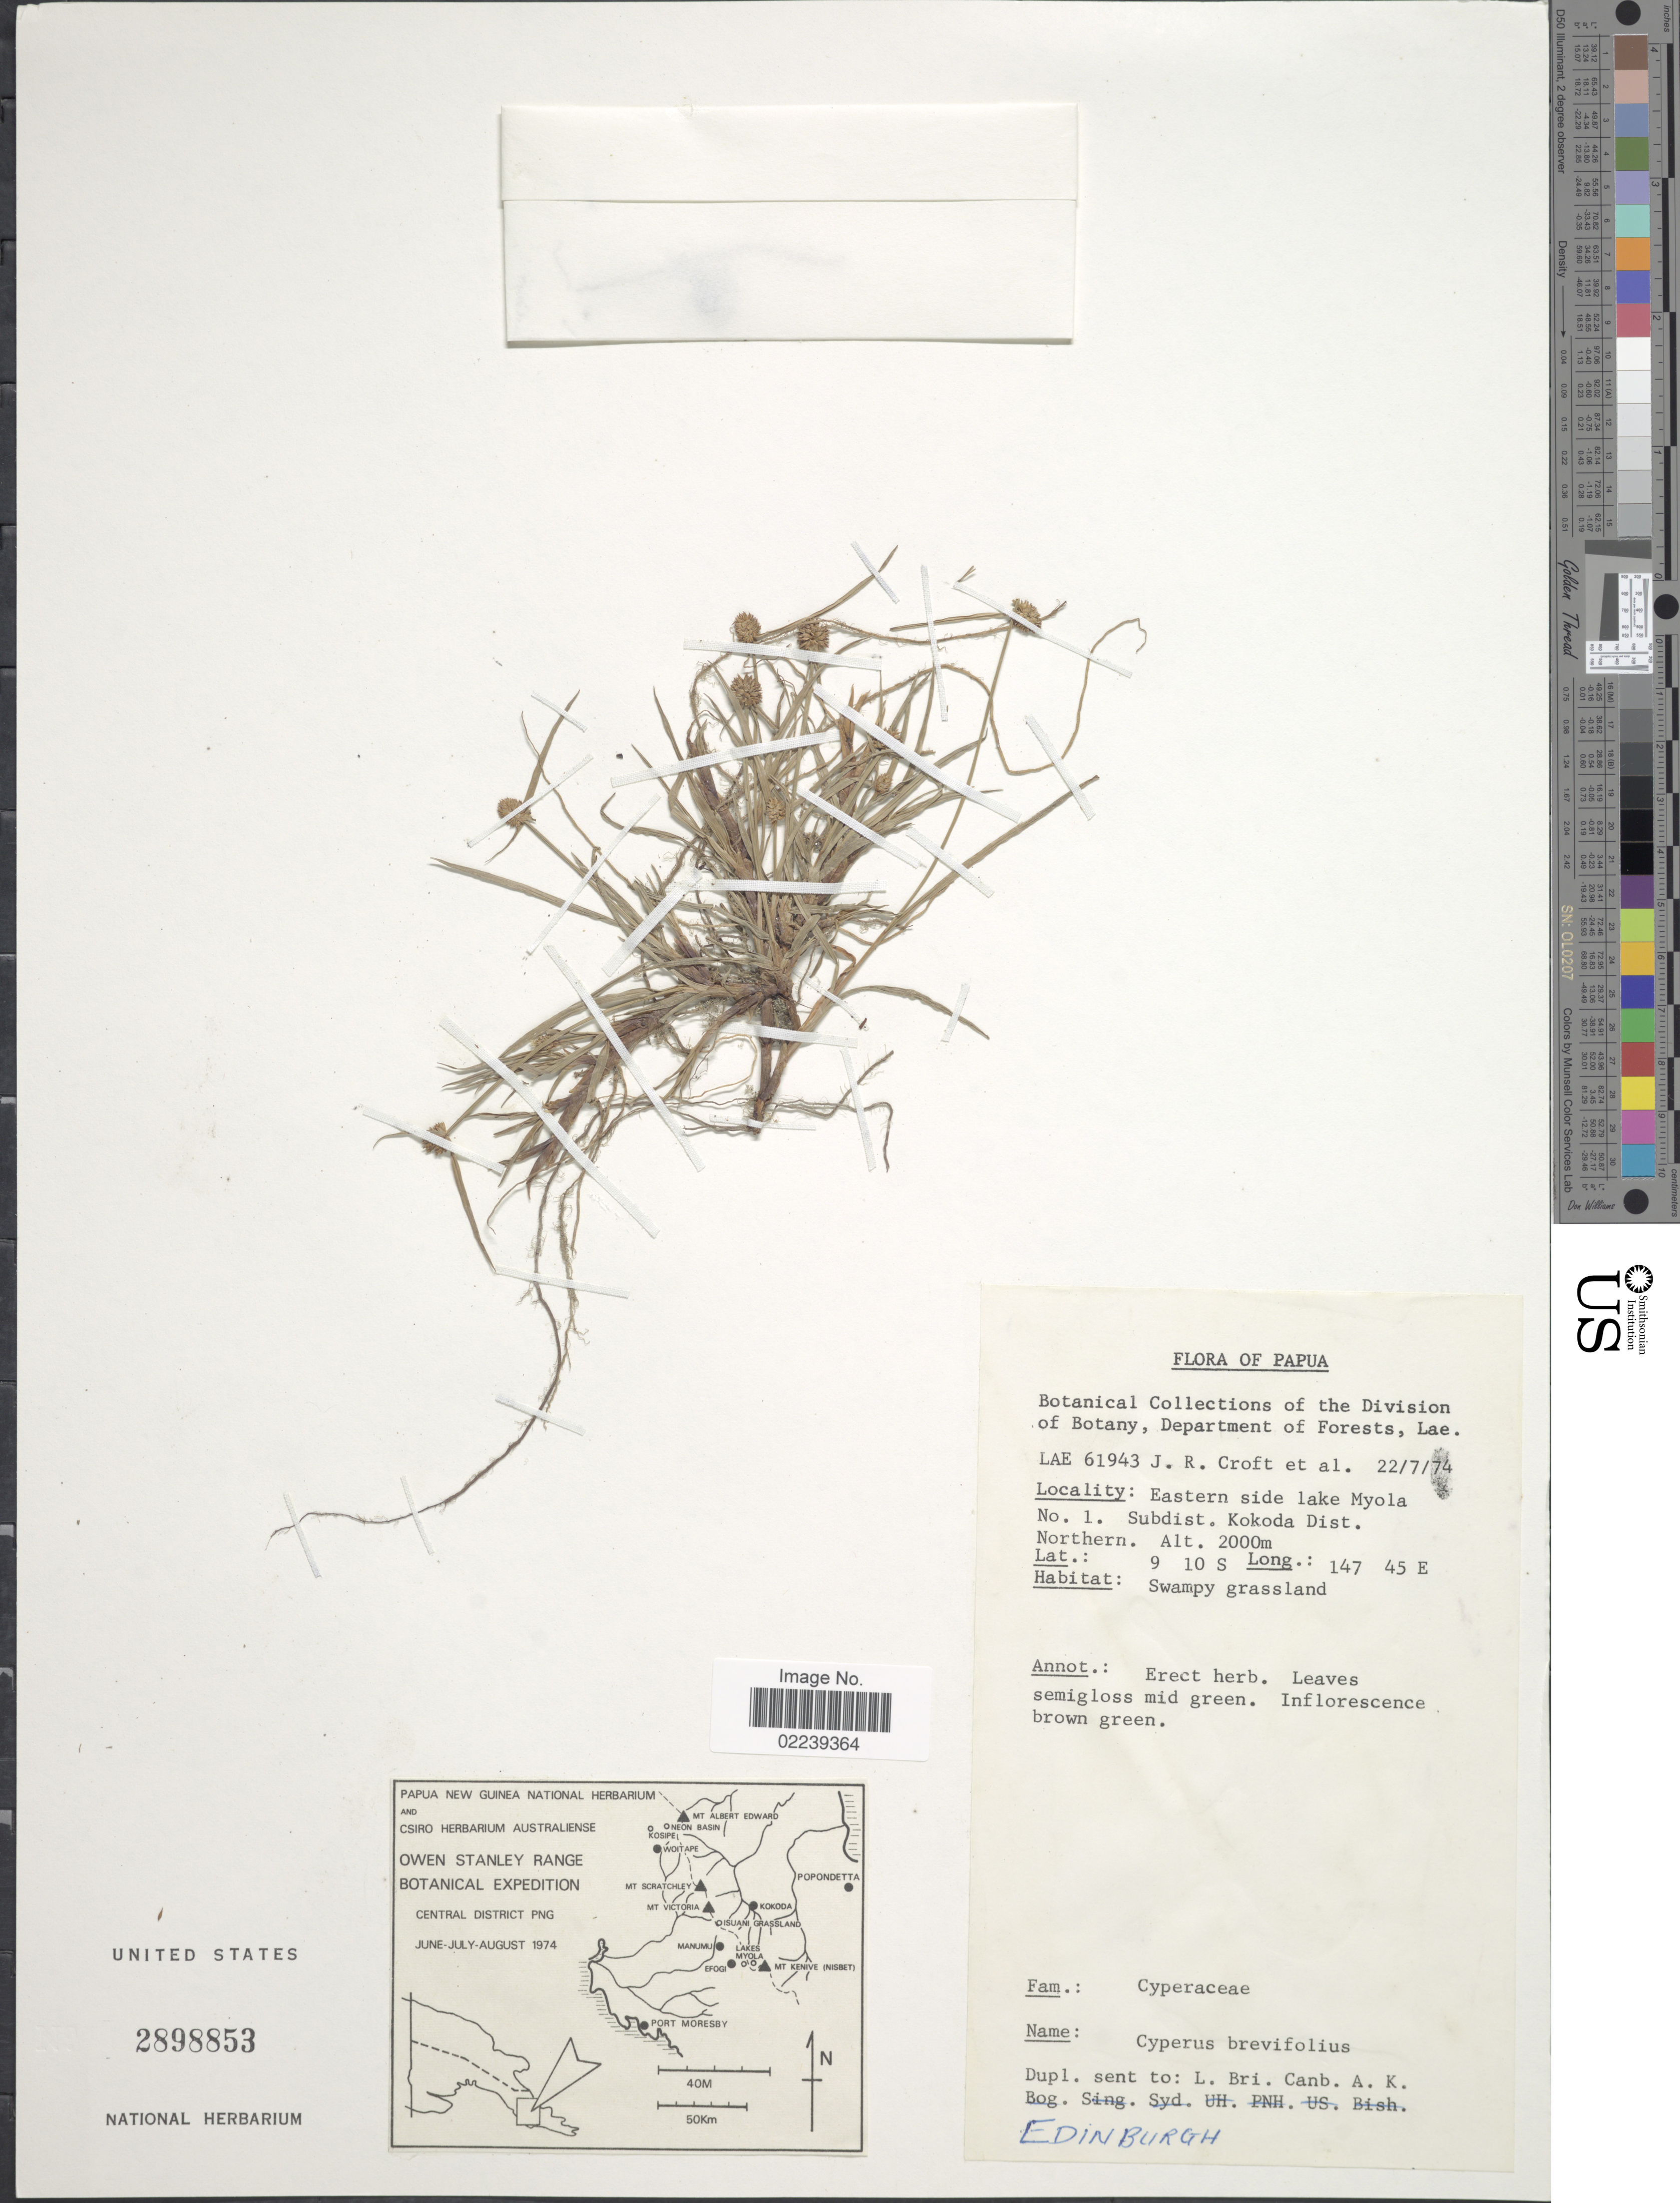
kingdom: Plantae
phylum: Tracheophyta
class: Liliopsida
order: Poales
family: Cyperaceae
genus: Cyperus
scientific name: Cyperus brevifolius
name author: (Rottb.) Hassk.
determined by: Strong, M. T., (US), Smithsonian Institution - National Museum of Natural History (UNITED STATES)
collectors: J. Croft & et al.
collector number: LAE 61943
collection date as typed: Transcribed d/m/y: 22/7/74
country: Papua New Guinea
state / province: Northern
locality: Eastern side lake Myola No. 1 Subdist. Kokoda Dist.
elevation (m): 2000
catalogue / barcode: US 2898853